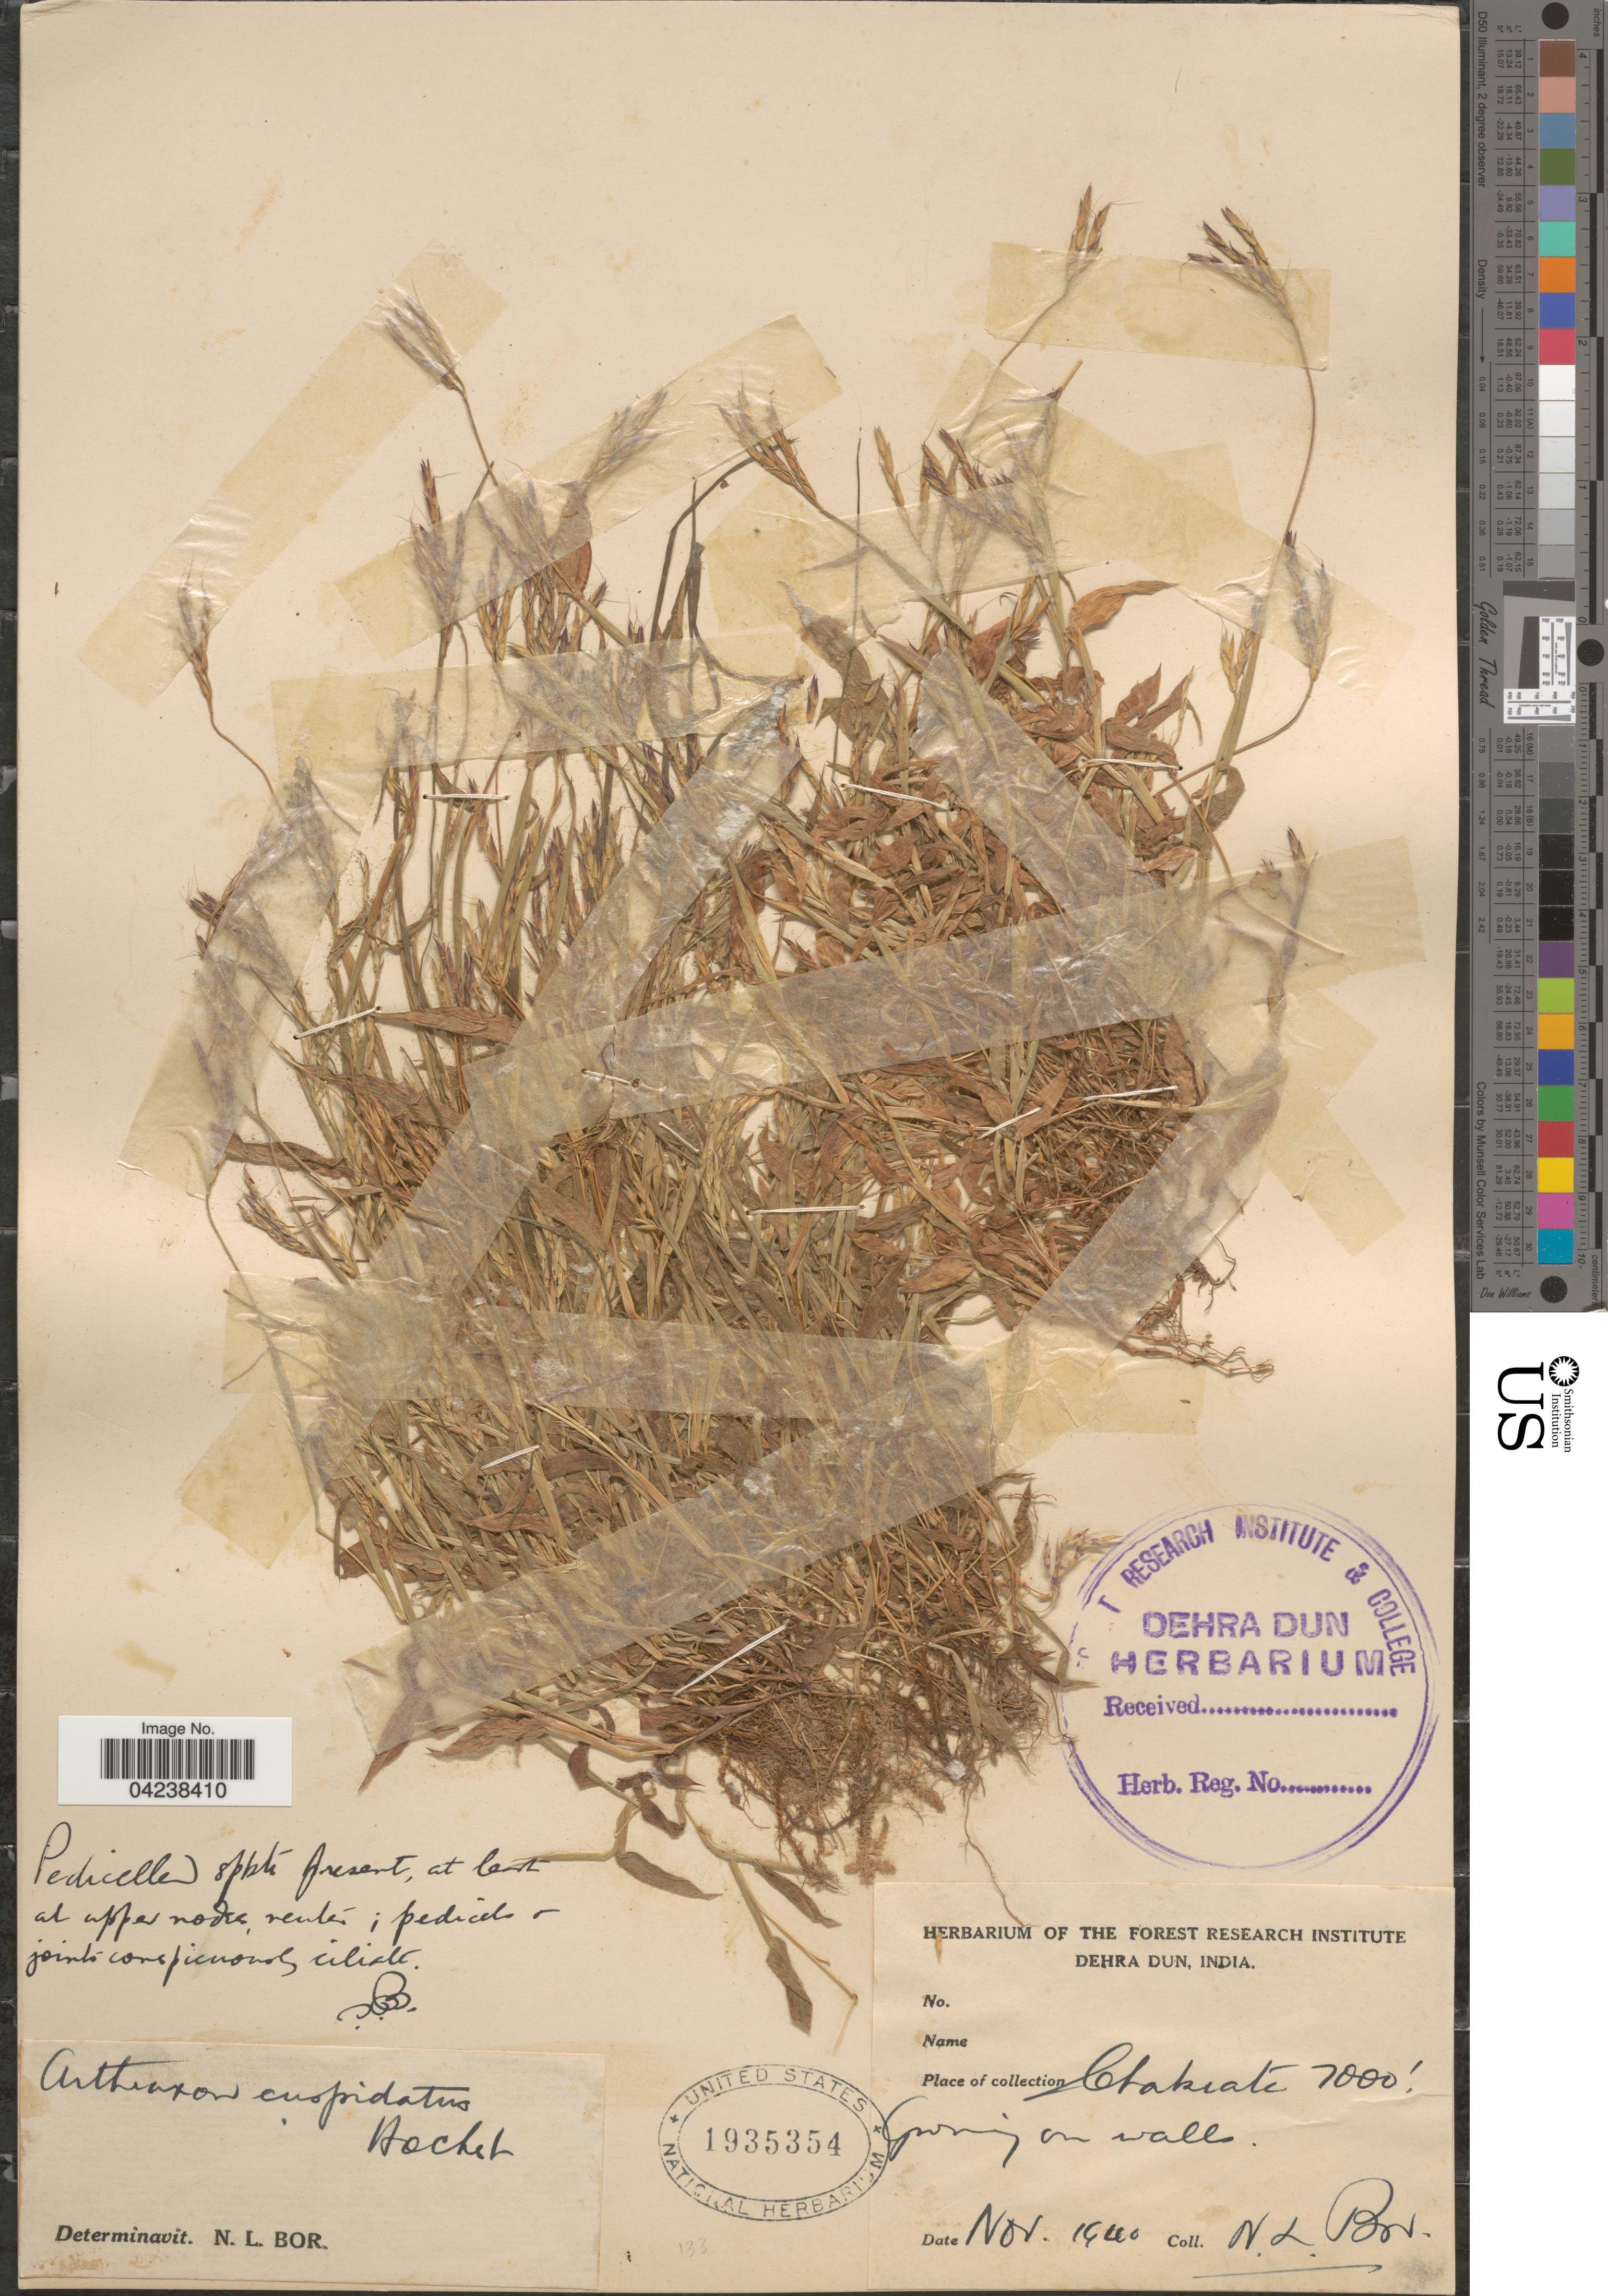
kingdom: Plantae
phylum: Tracheophyta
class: Liliopsida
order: Poales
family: Poaceae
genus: Arthraxon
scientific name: Arthraxon hispidus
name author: (Thunb.) Makino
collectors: N. L. Bor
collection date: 1940-11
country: India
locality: Chakrata.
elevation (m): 2134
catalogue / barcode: US 1935354